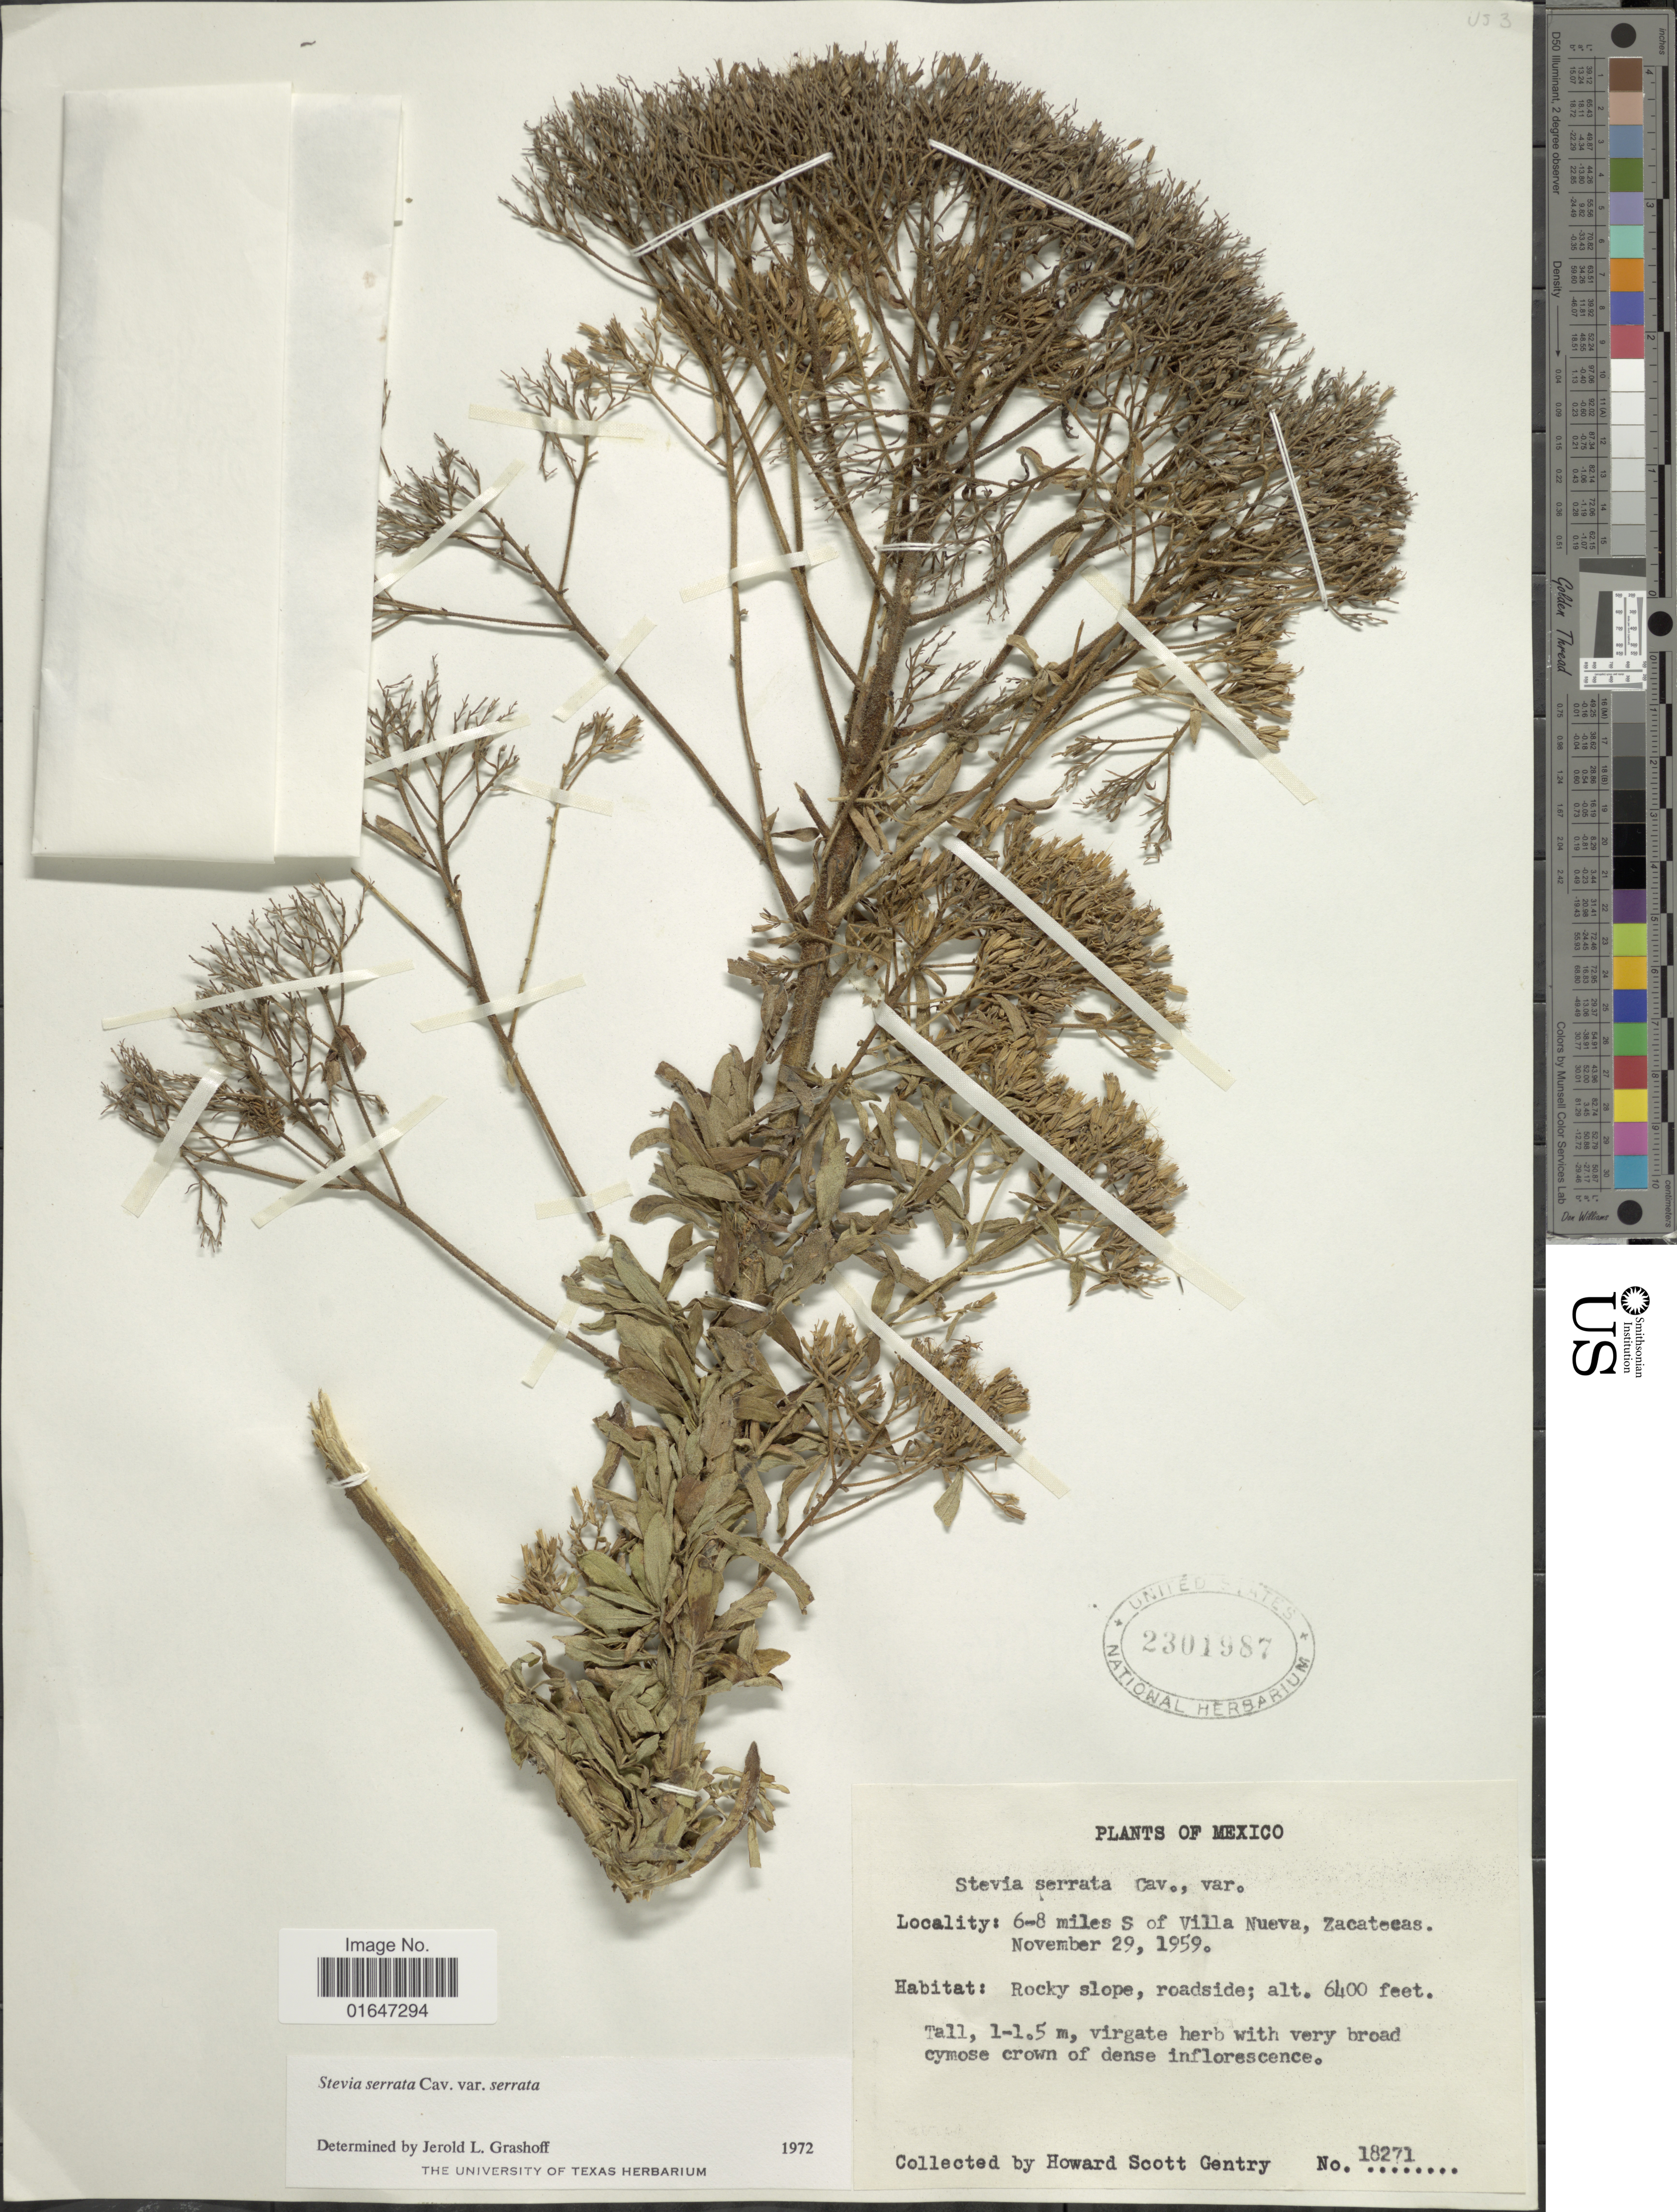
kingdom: Plantae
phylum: Tracheophyta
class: Magnoliopsida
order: Asterales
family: Asteraceae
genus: Stevia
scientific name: Stevia serrata var. serrata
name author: Cav.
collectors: H. S. Gentry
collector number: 18271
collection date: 1959-11-29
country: Mexico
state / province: Zacatecas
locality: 6-8 miles S of Villa Nueva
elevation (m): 1951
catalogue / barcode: US 2301987